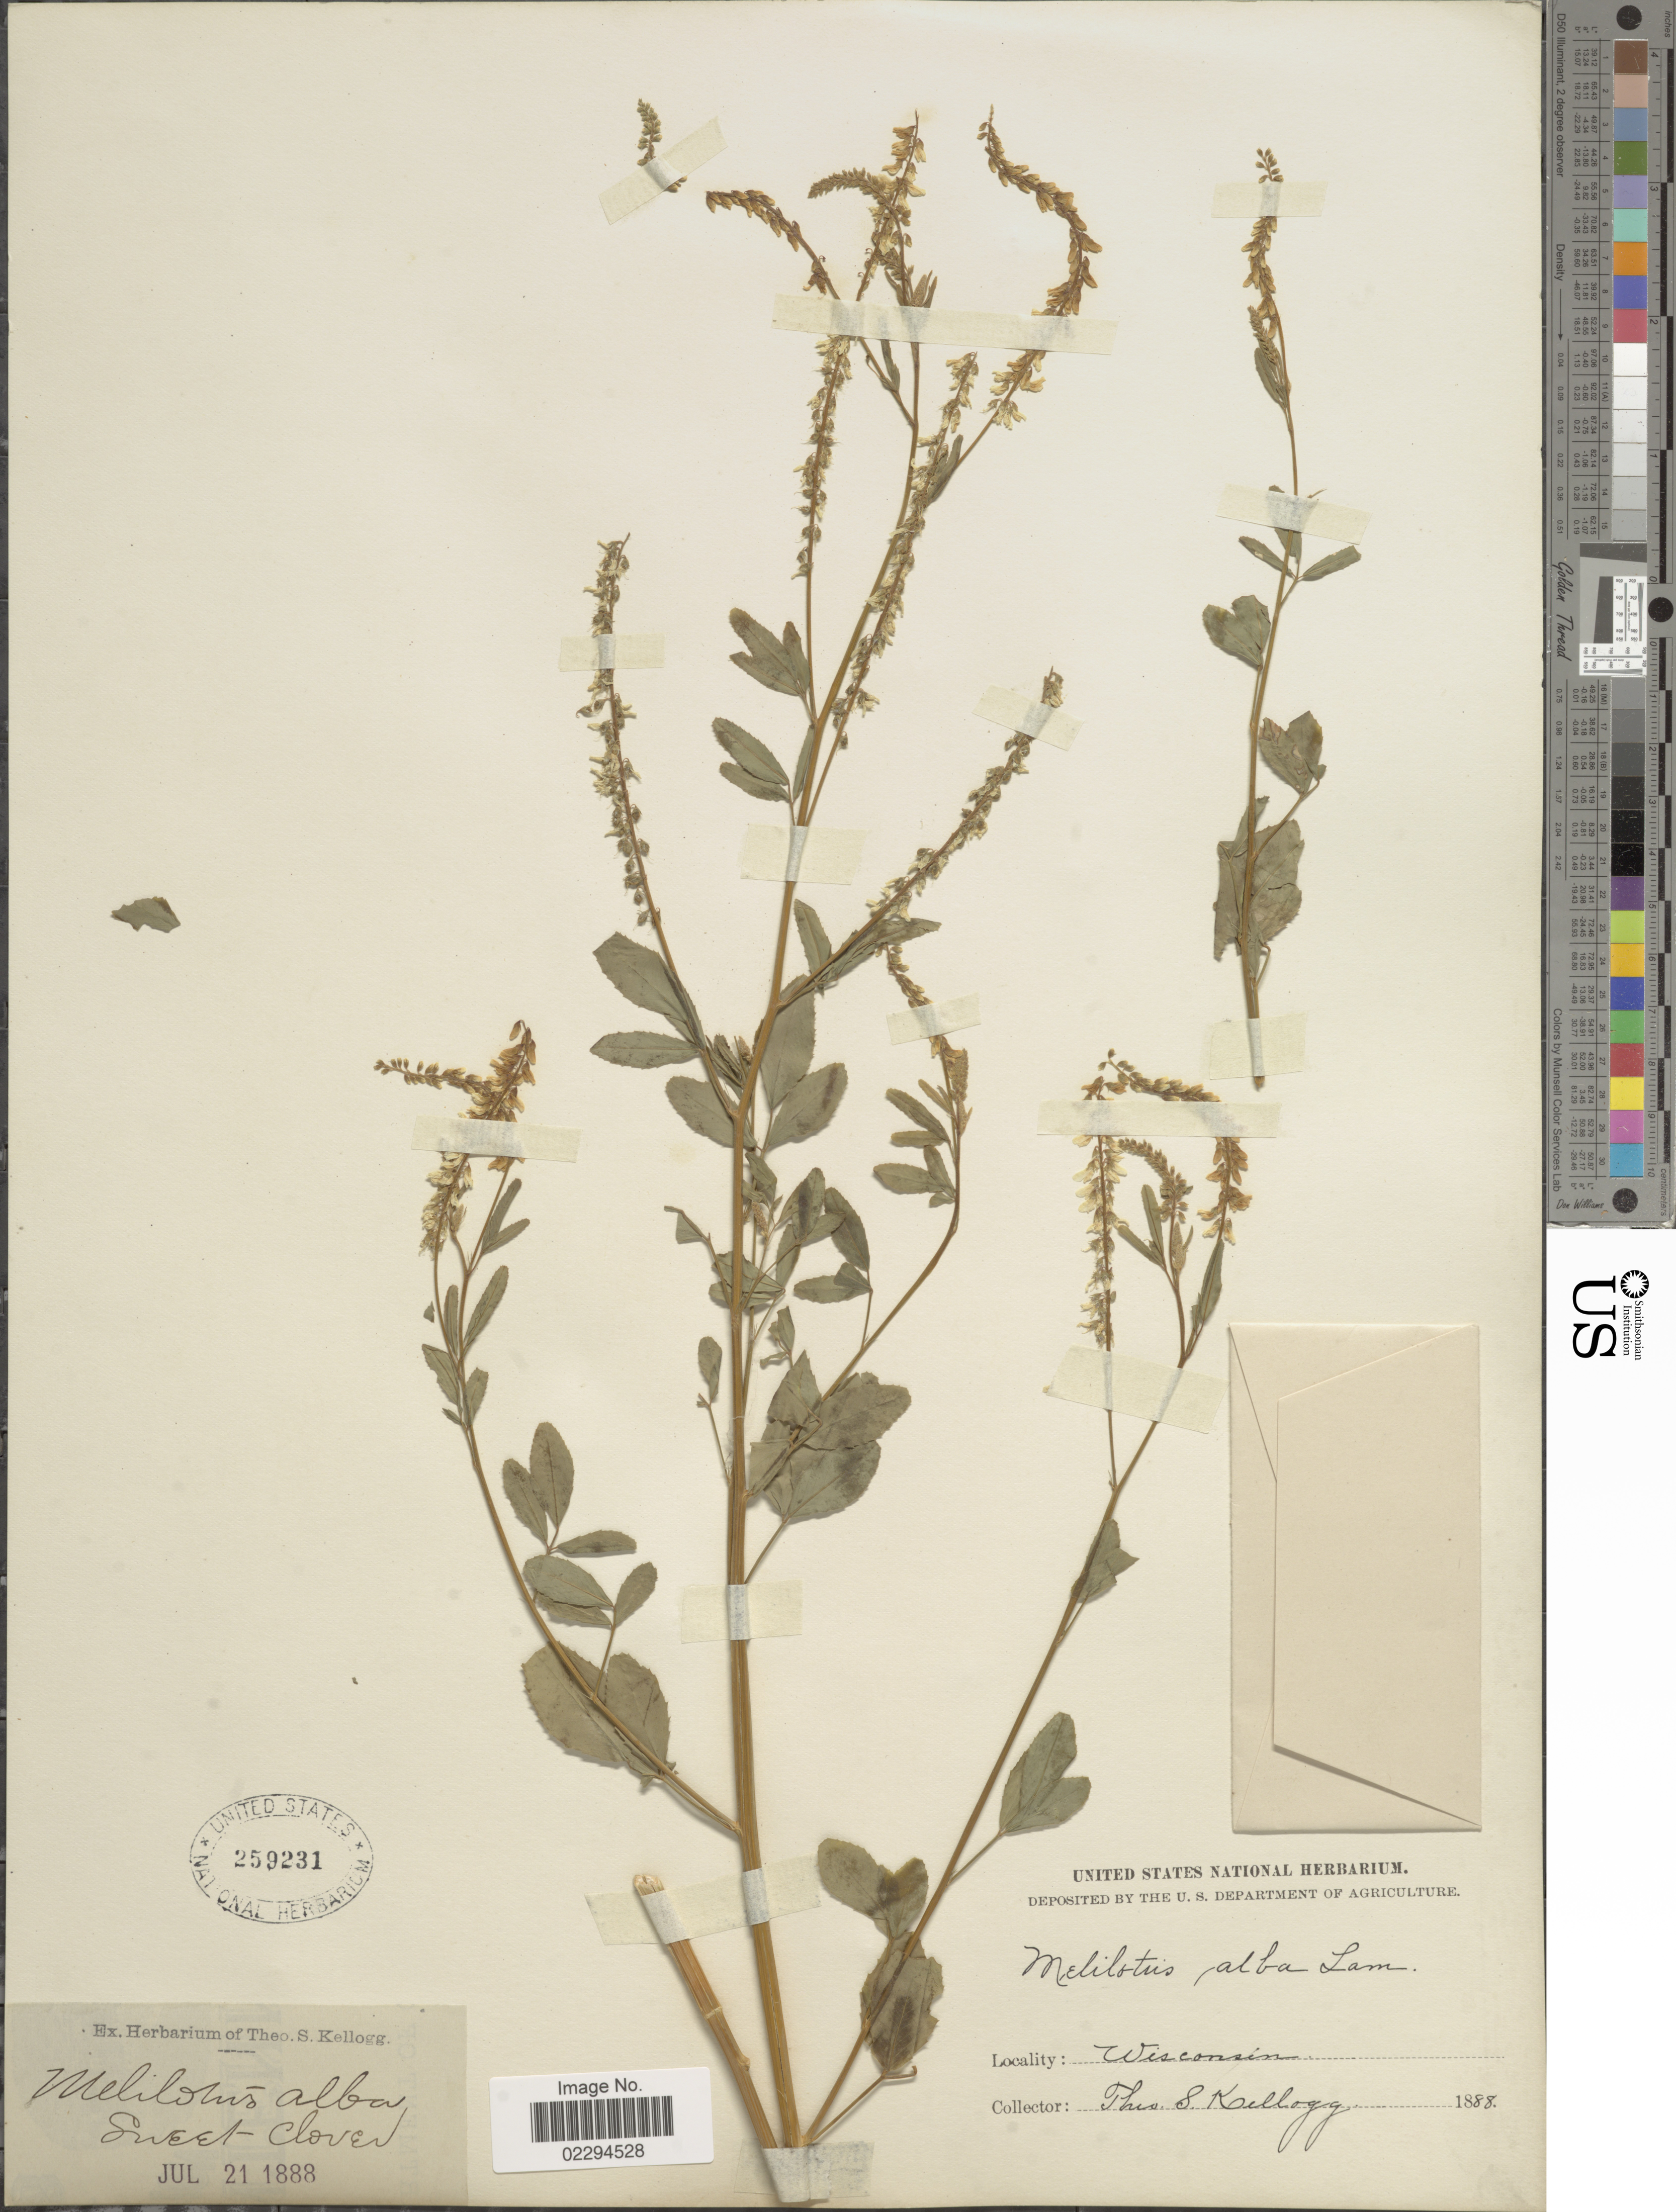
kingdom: Plantae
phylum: Tracheophyta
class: Magnoliopsida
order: Fabales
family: Fabaceae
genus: Melilotus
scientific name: Melilotus albus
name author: Medik.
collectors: T. S. Kellogg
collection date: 1888-07-21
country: United States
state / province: Wisconsin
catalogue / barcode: US 259231